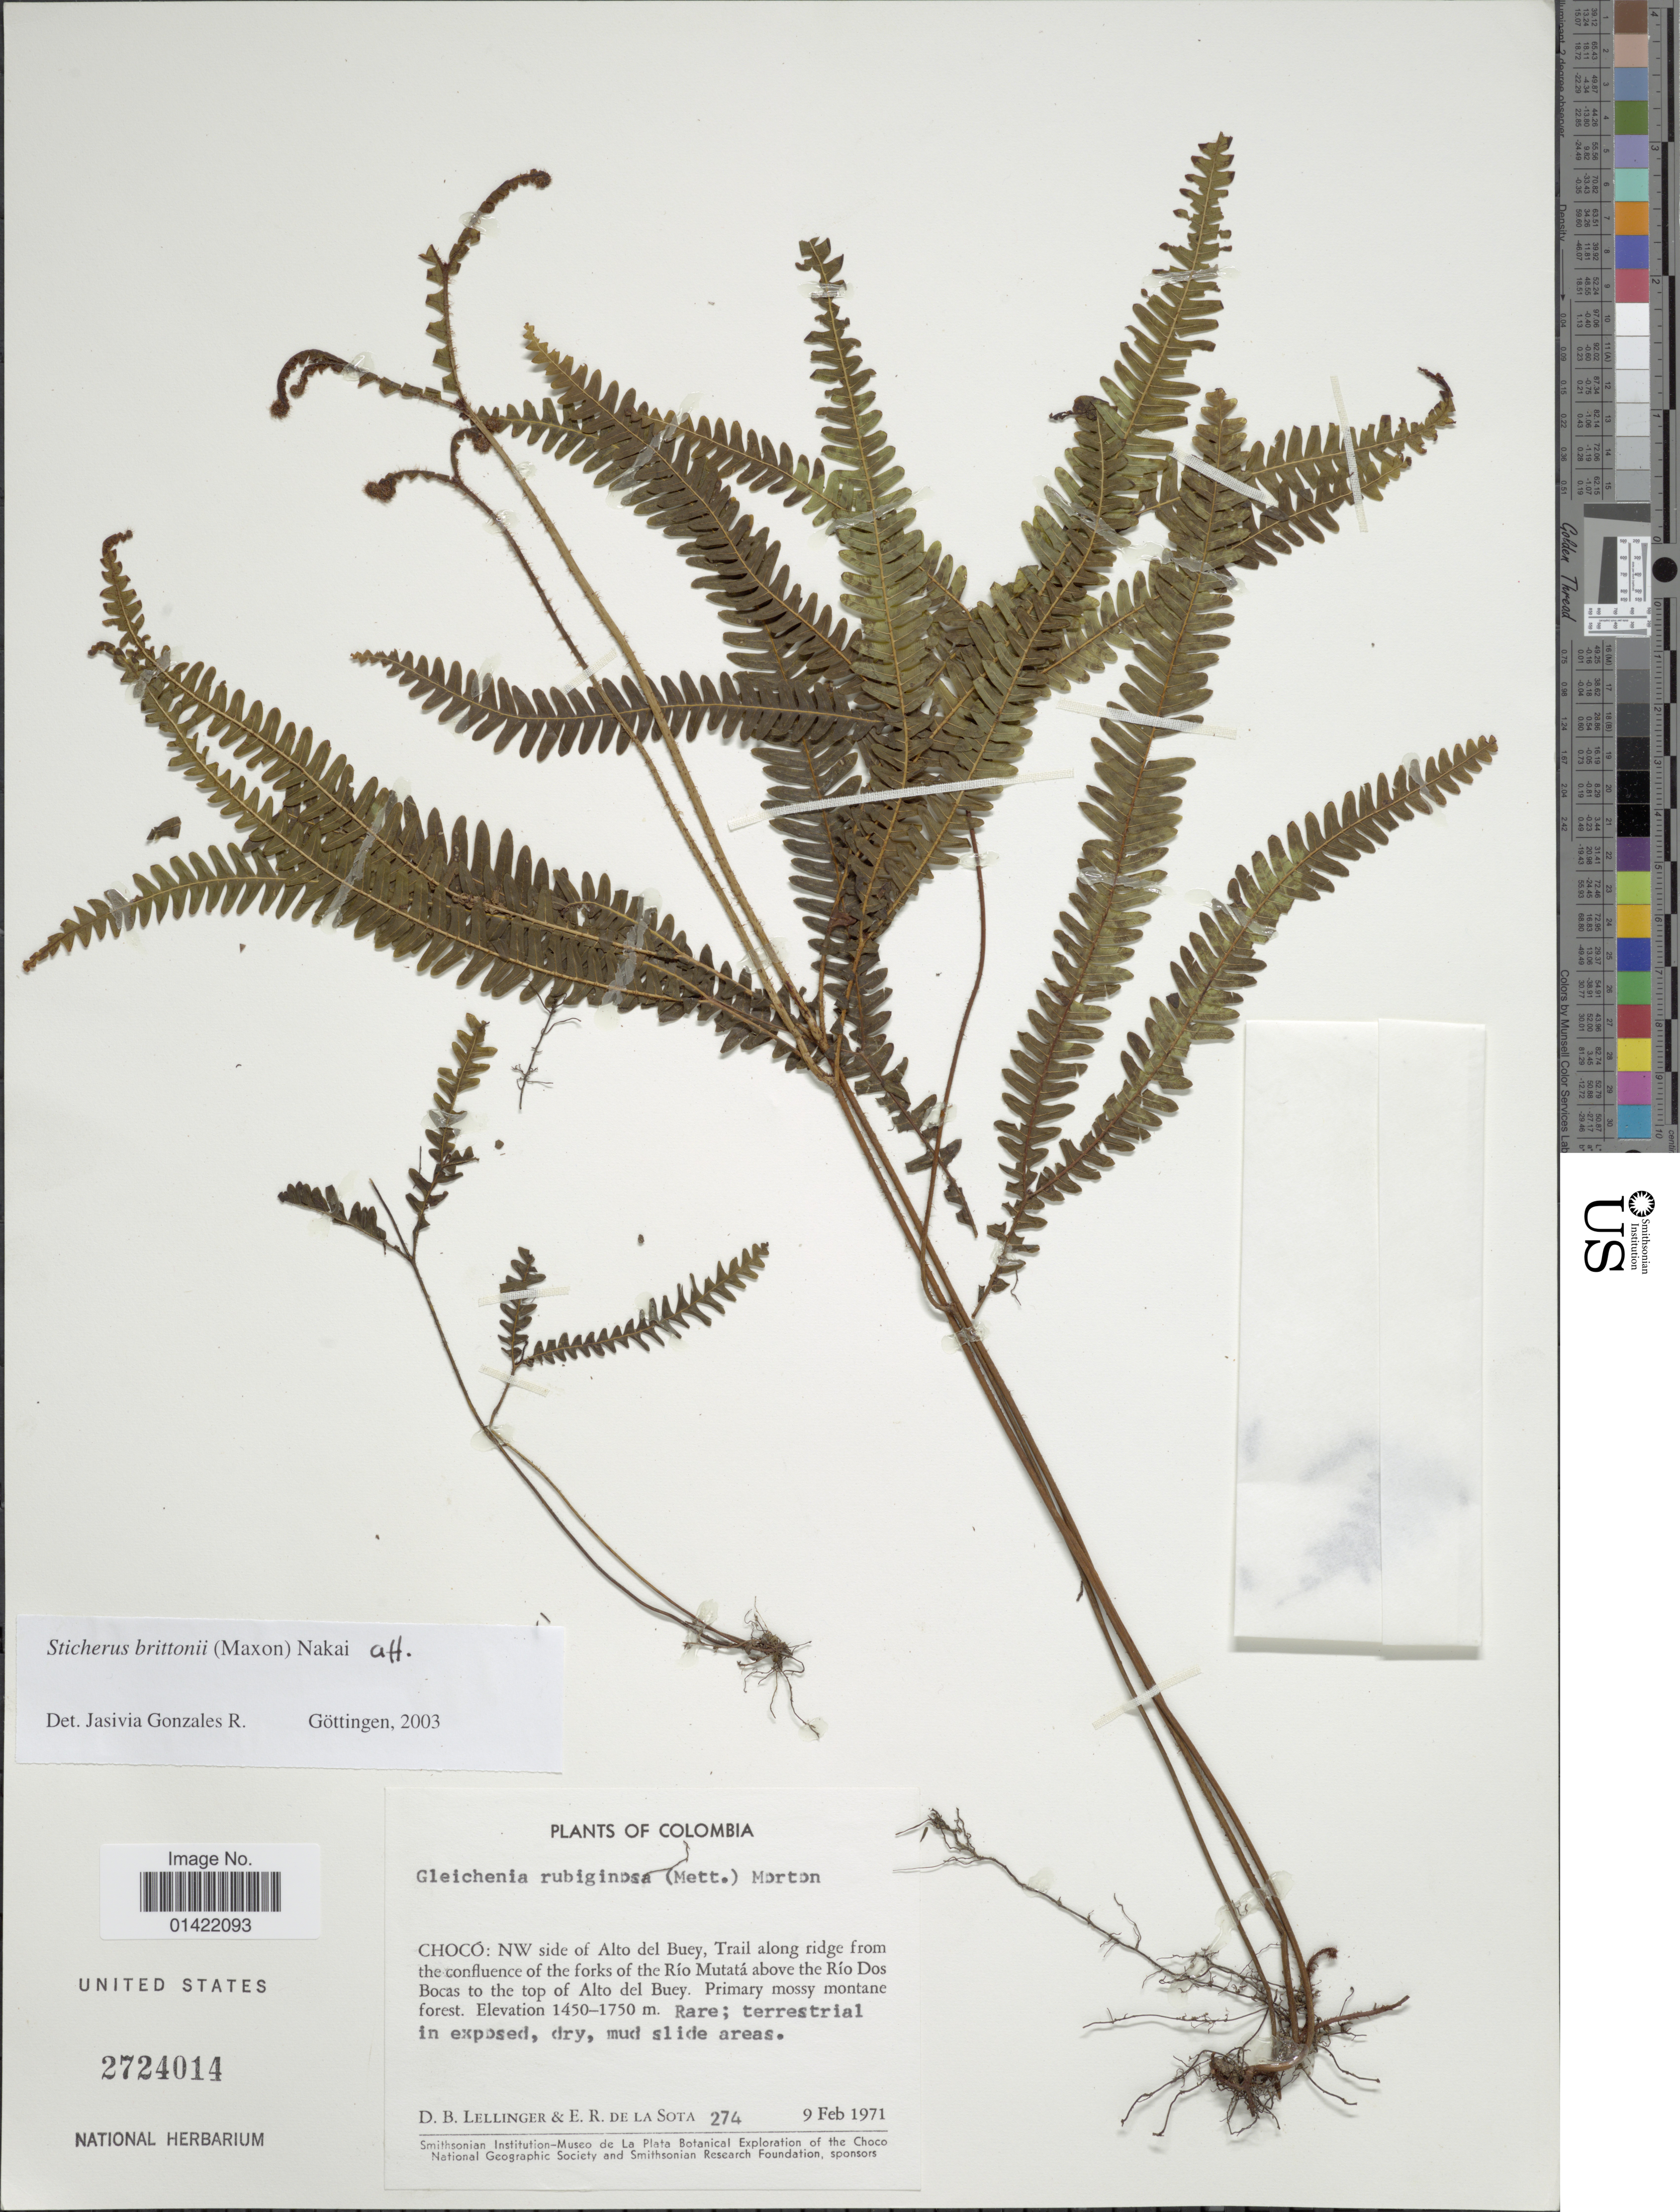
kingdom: Plantae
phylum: Tracheophyta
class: Polypodiopsida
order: Gleicheniales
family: Gleicheniaceae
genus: Sticherus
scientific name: Sticherus rubiginosus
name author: (Mett.) Nakai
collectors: D. B. Lellinger & E. R. de la Sota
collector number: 274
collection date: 1971-02-09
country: Colombia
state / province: Chocó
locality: NW side of Alto del Buey, Trail along ridge from the confluence of the forks of the Rio Rio Mutata above the Rio Dos Bocas to the top of Alto del Buey.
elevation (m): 1450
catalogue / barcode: US 2724014